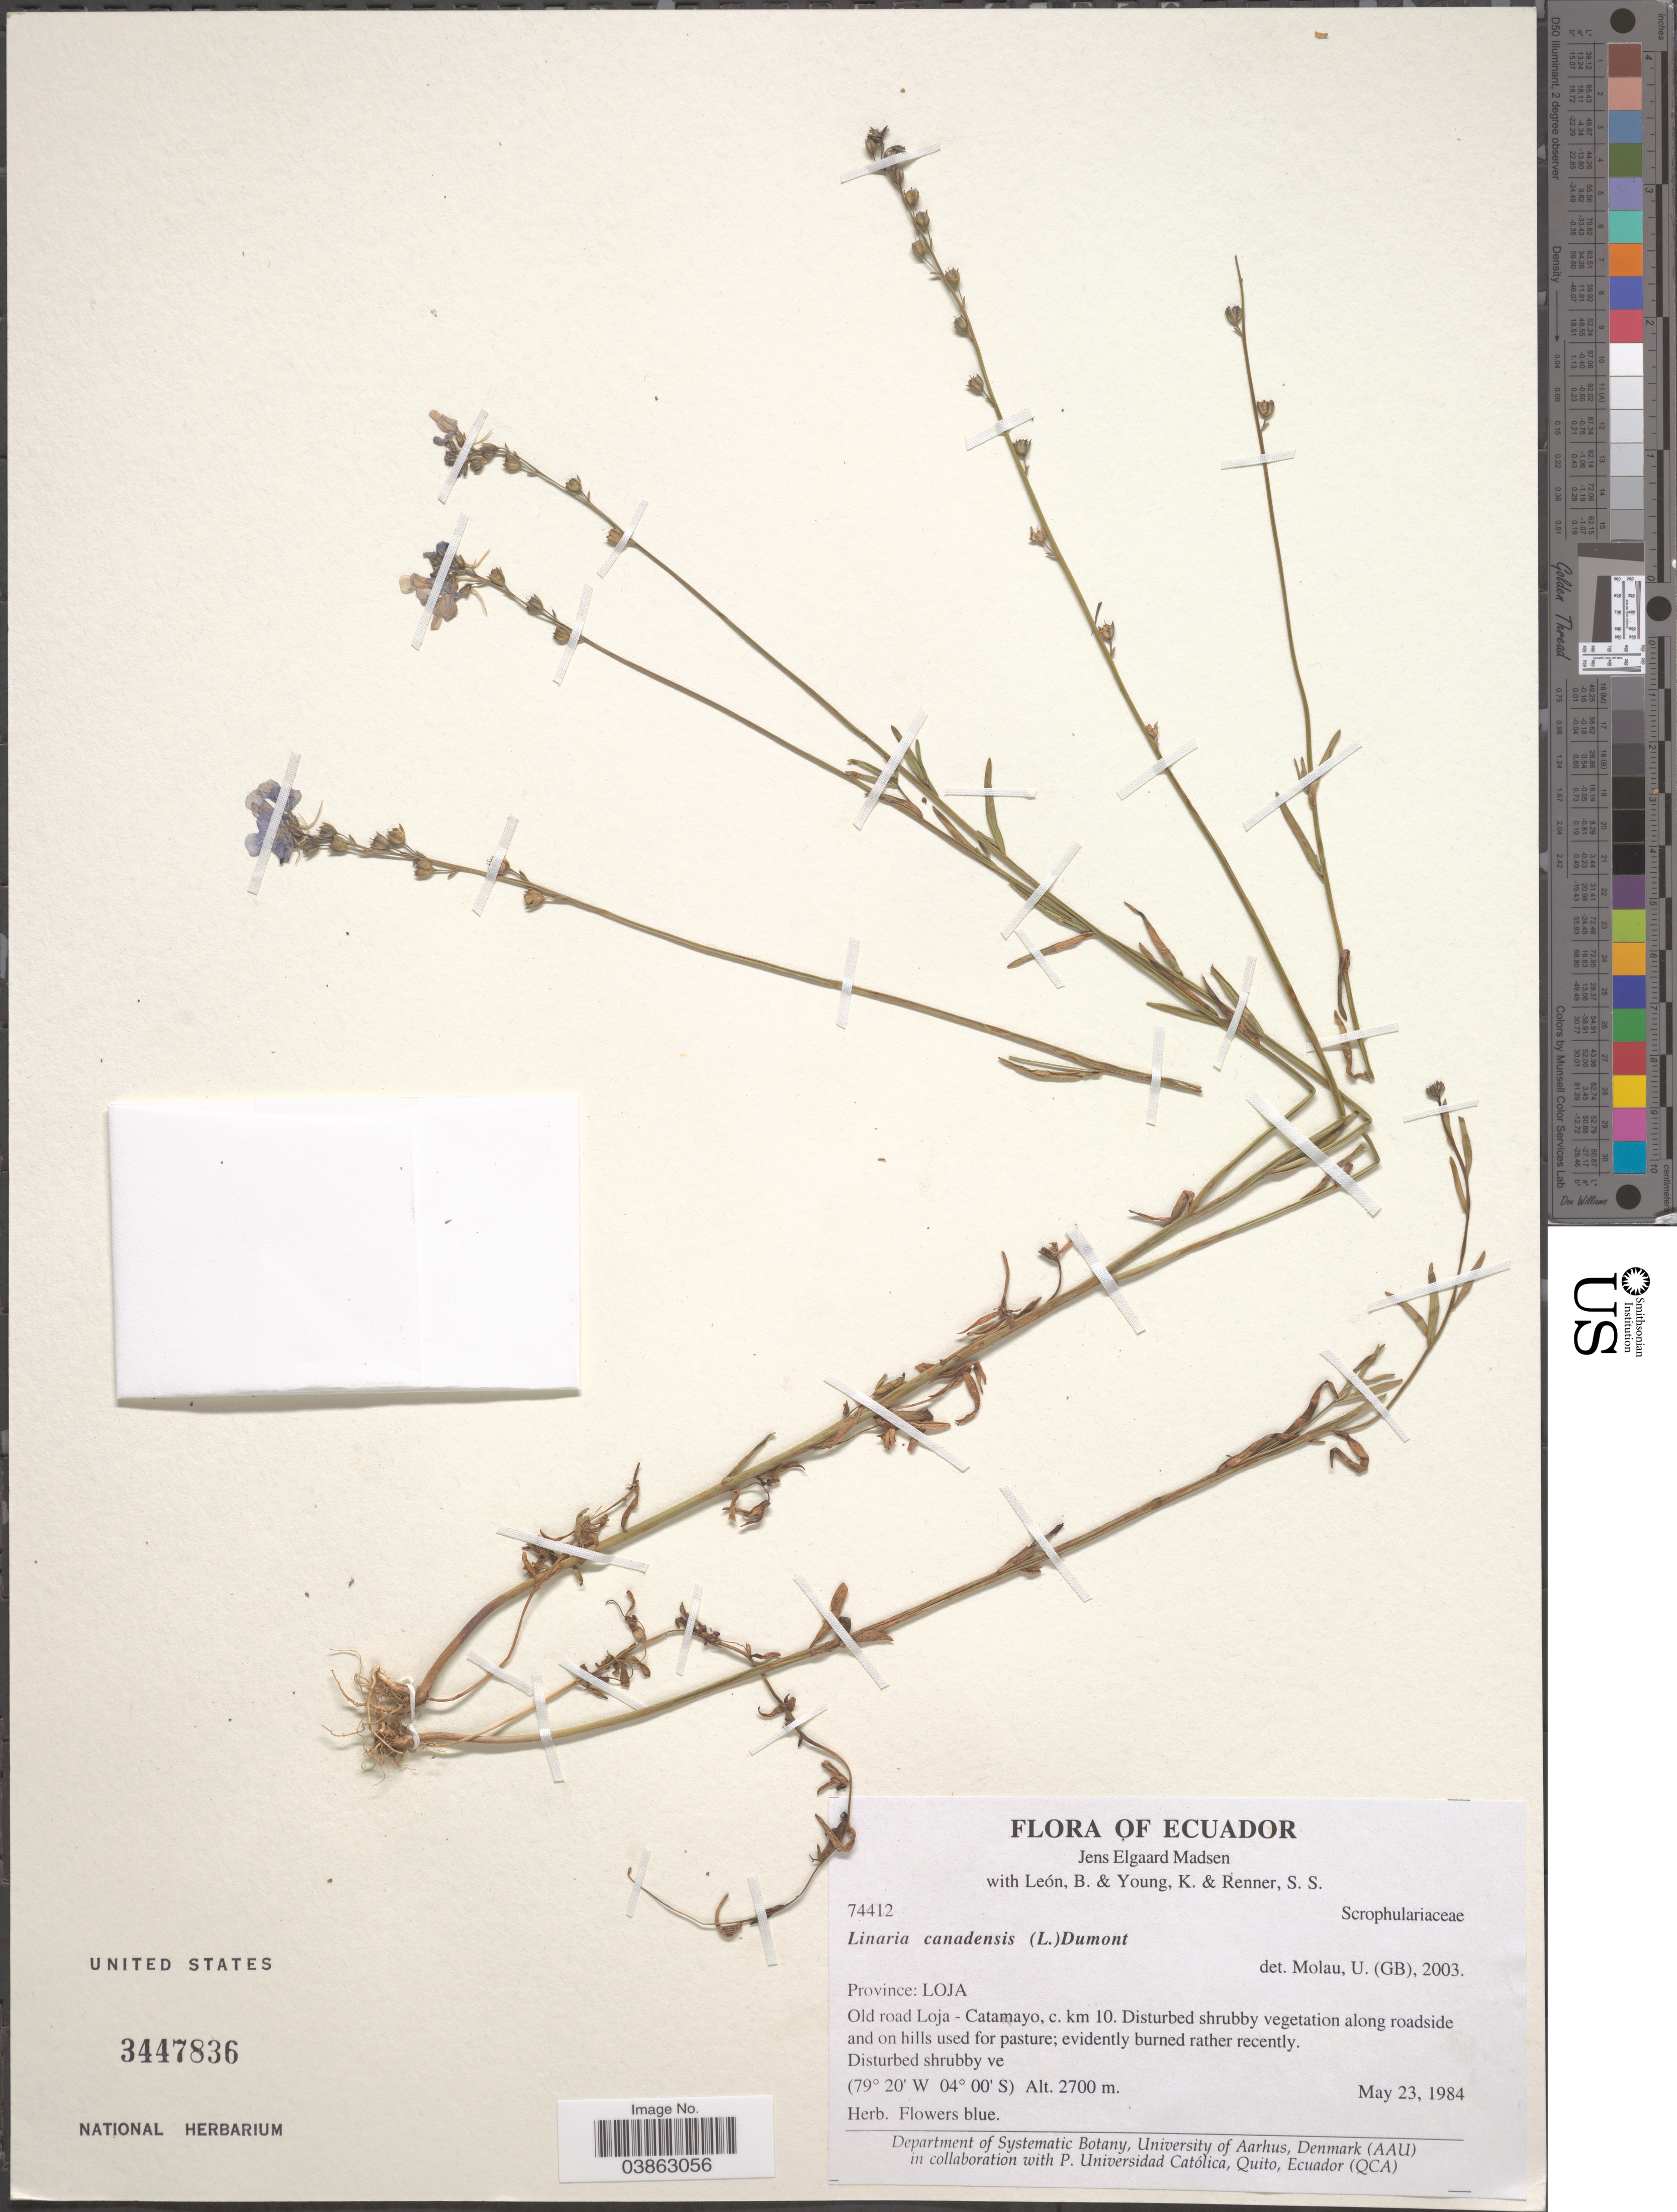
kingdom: Plantae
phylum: Tracheophyta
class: Magnoliopsida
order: Lamiales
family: Plantaginaceae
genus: Linaria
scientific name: Linaria canadensis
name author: (L.) Dum. Cours.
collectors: J. E. Madsen, B. León, K. Young & S. S. Renner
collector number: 74412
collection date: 1984-05-23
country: Ecuador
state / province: Loja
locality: Old road Loja - Catamayo, c. km 10.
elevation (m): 2700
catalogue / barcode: US 3447836